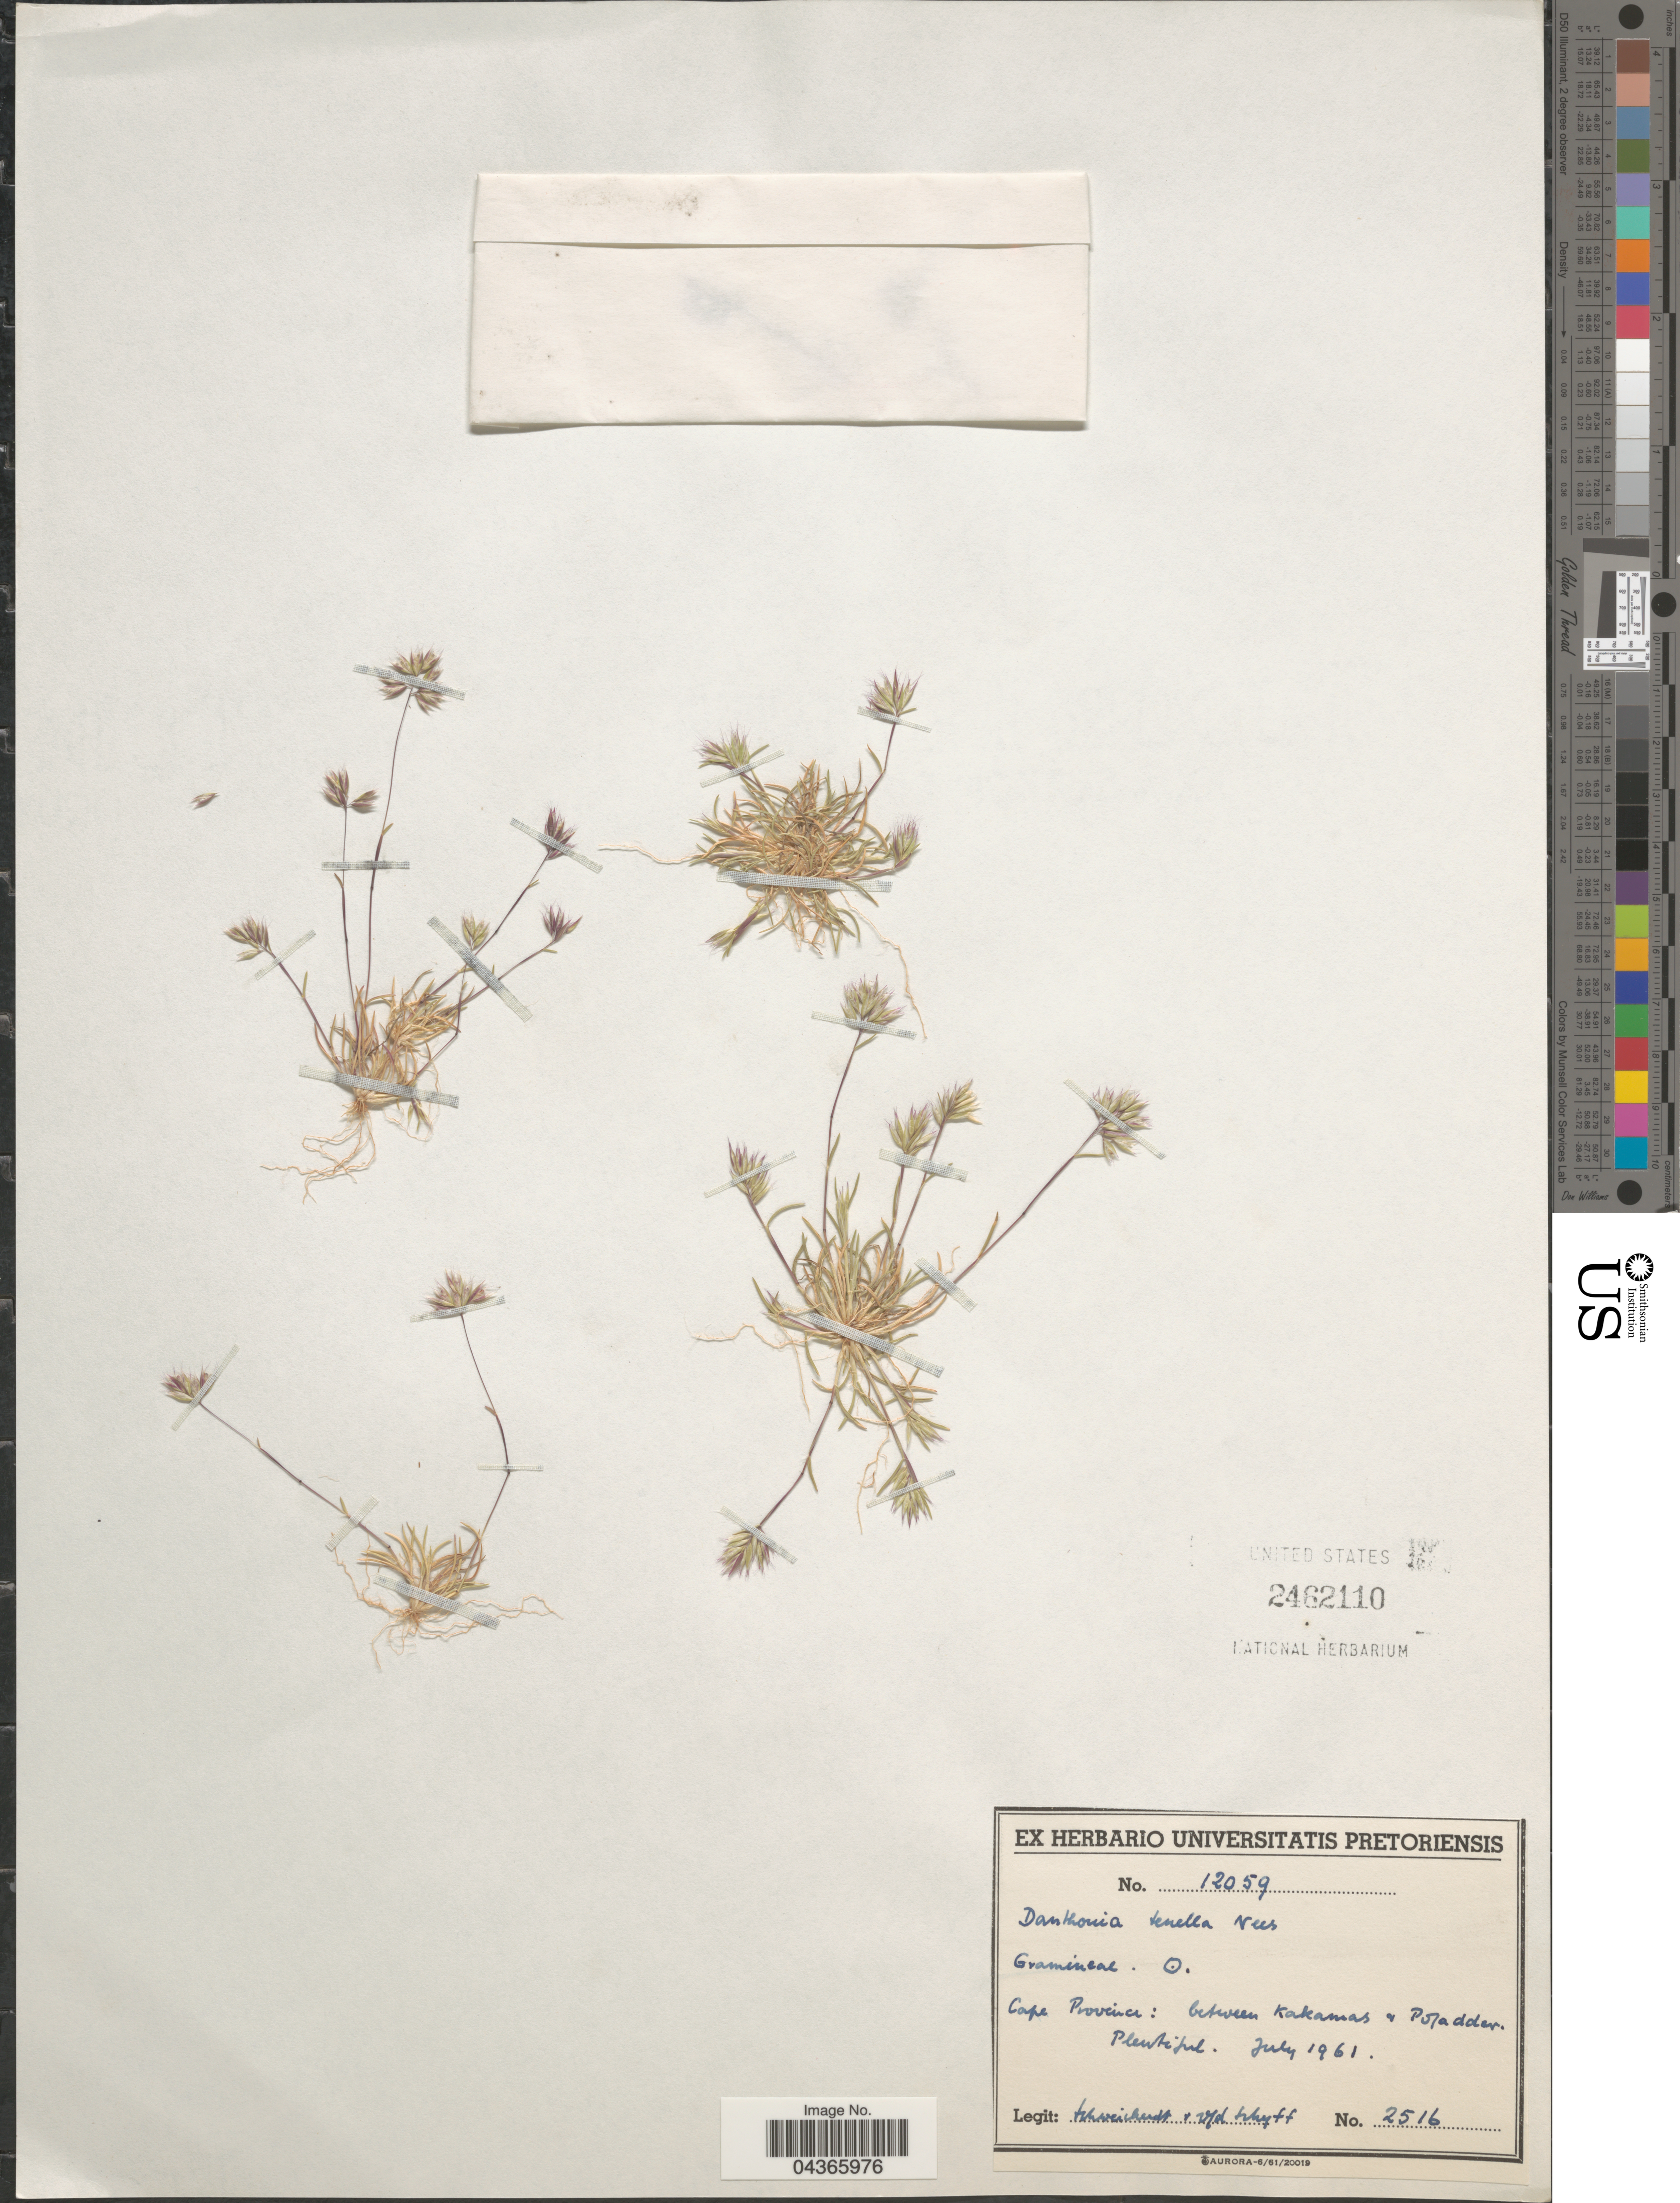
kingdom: Plantae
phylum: Tracheophyta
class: Liliopsida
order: Poales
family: Poaceae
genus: Tribolium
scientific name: Tribolium tenellum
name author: (Nees) Verboom & H.P. Linder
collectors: -. Schweickerdt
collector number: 2516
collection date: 1961-07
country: South Africa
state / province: Northern Cape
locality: Between Kakamas & Pofadder.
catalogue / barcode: US 2462110